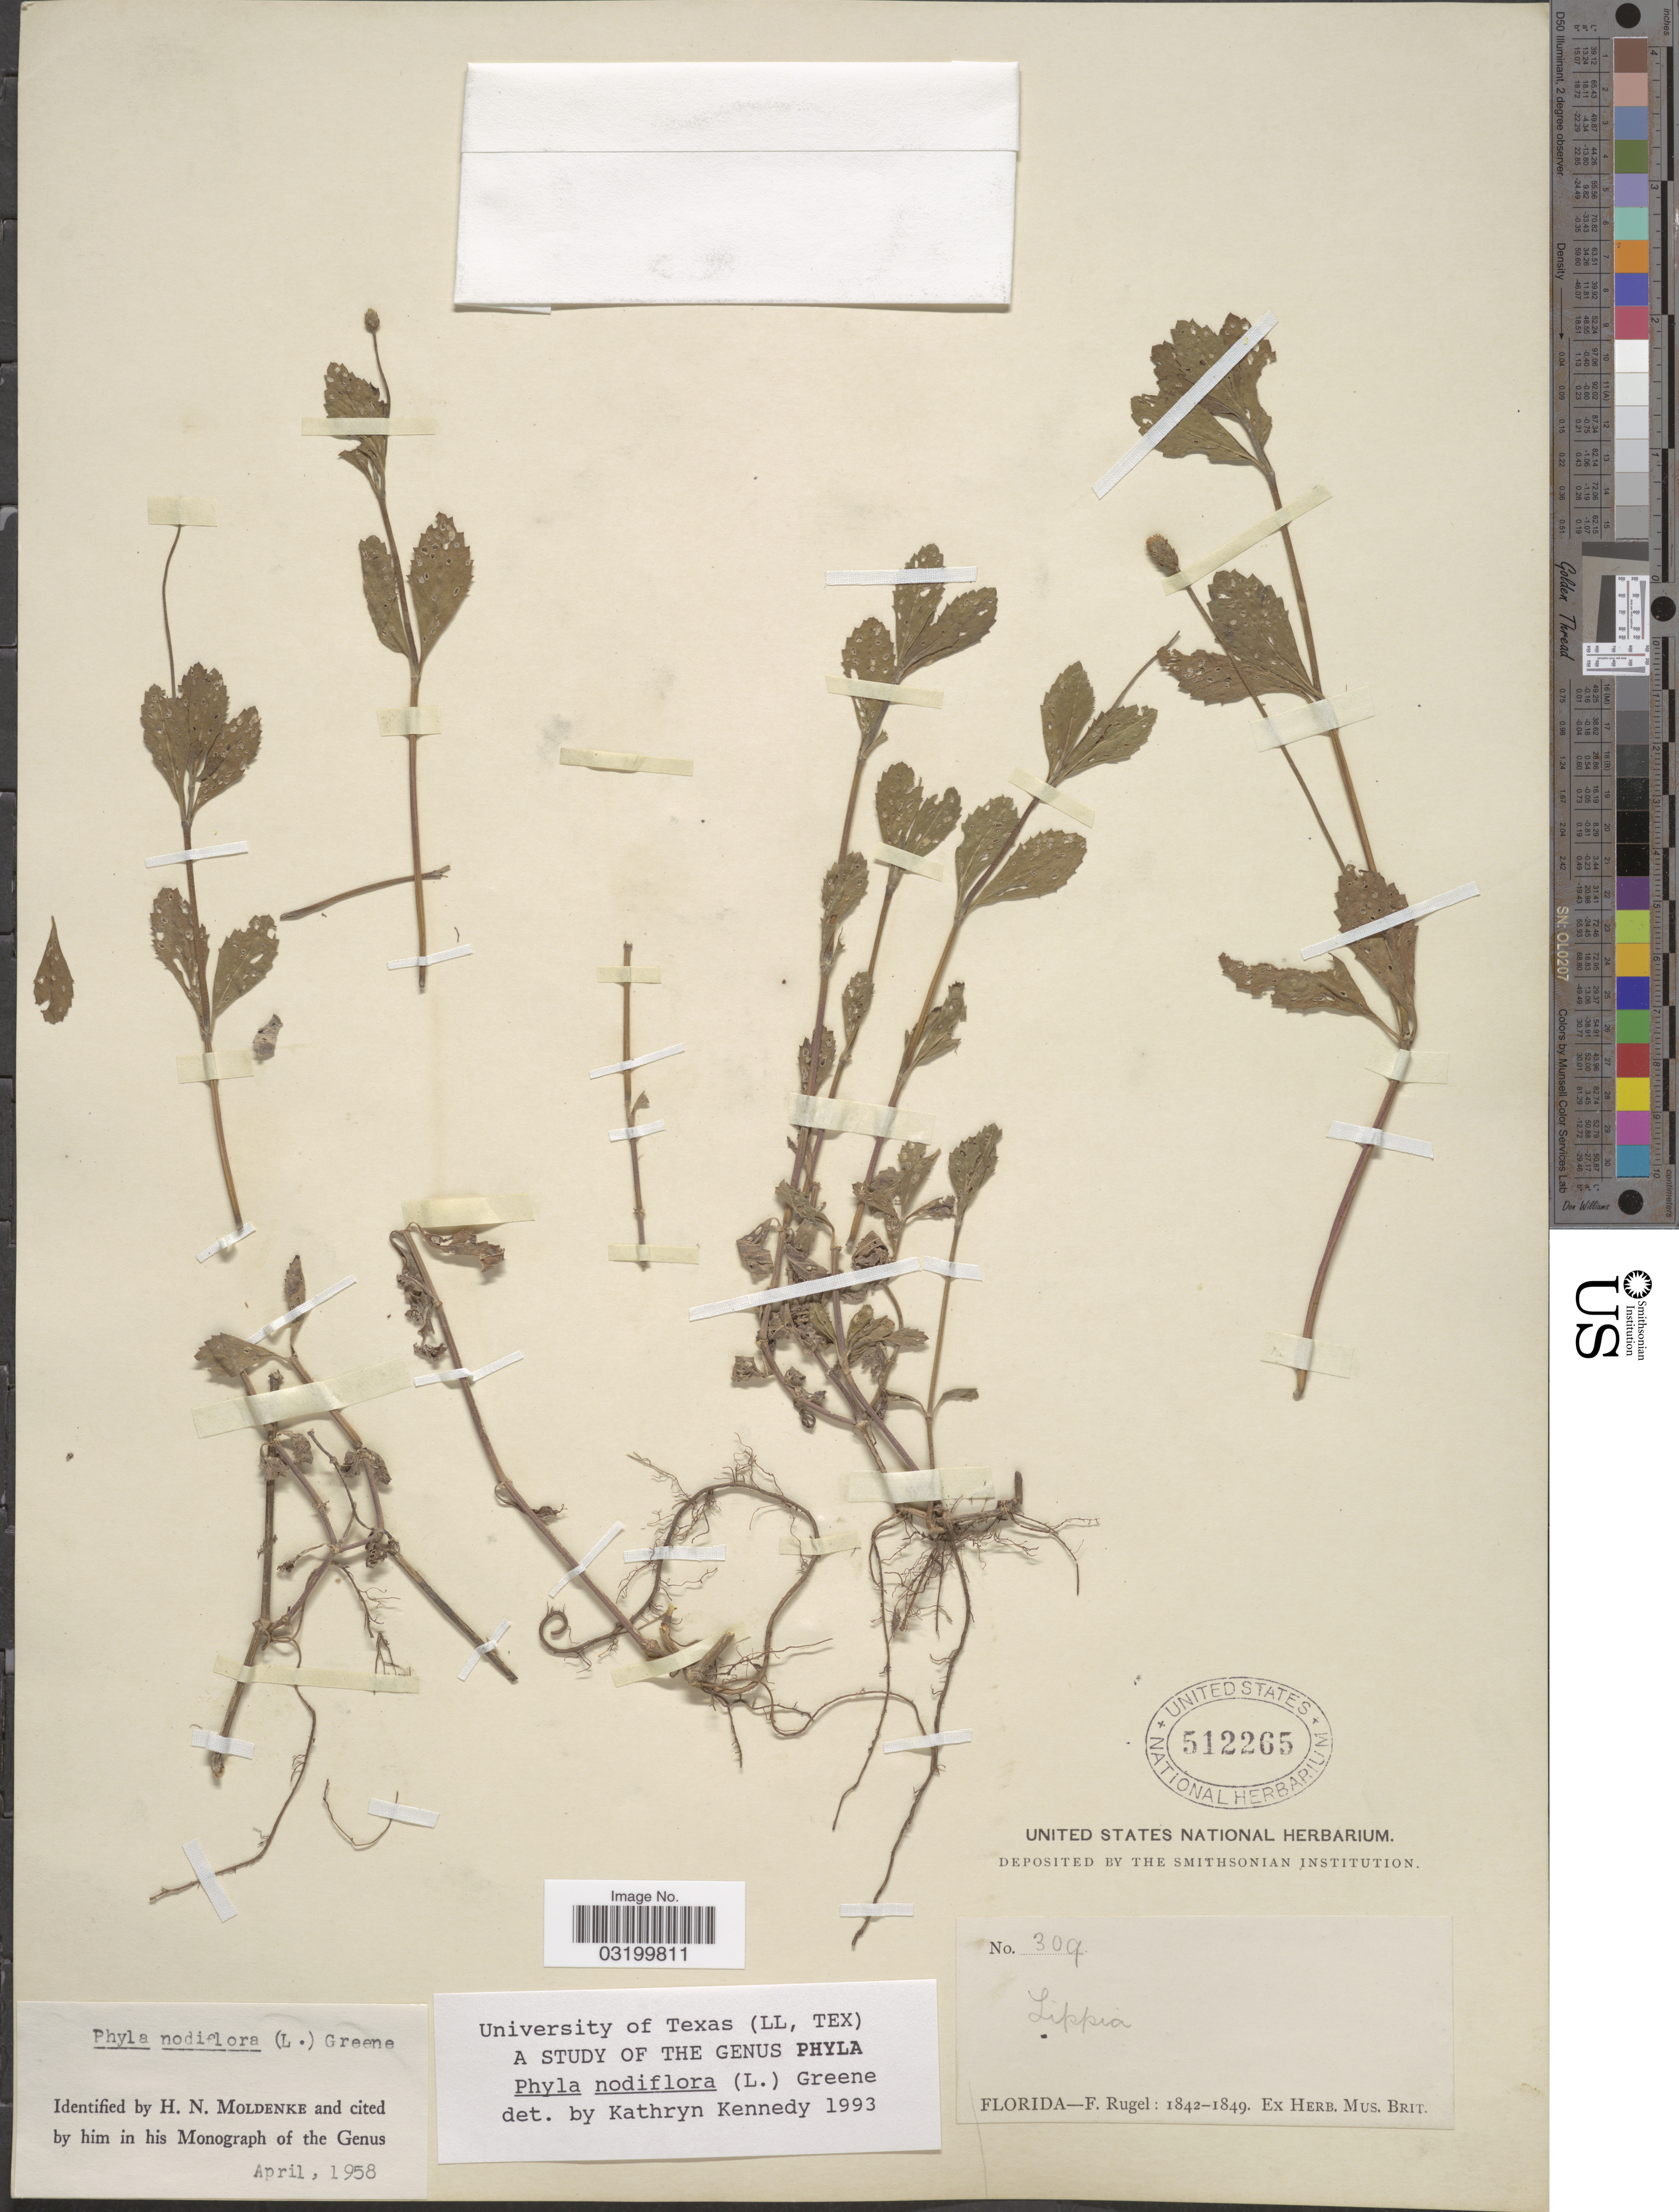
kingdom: Plantae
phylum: Tracheophyta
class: Magnoliopsida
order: Lamiales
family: Verbenaceae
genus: Phyla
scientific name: Phyla nodiflora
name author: (L.) Greene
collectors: F. Rugel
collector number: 309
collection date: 1842/1849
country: United States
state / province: Florida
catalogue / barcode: US 512265